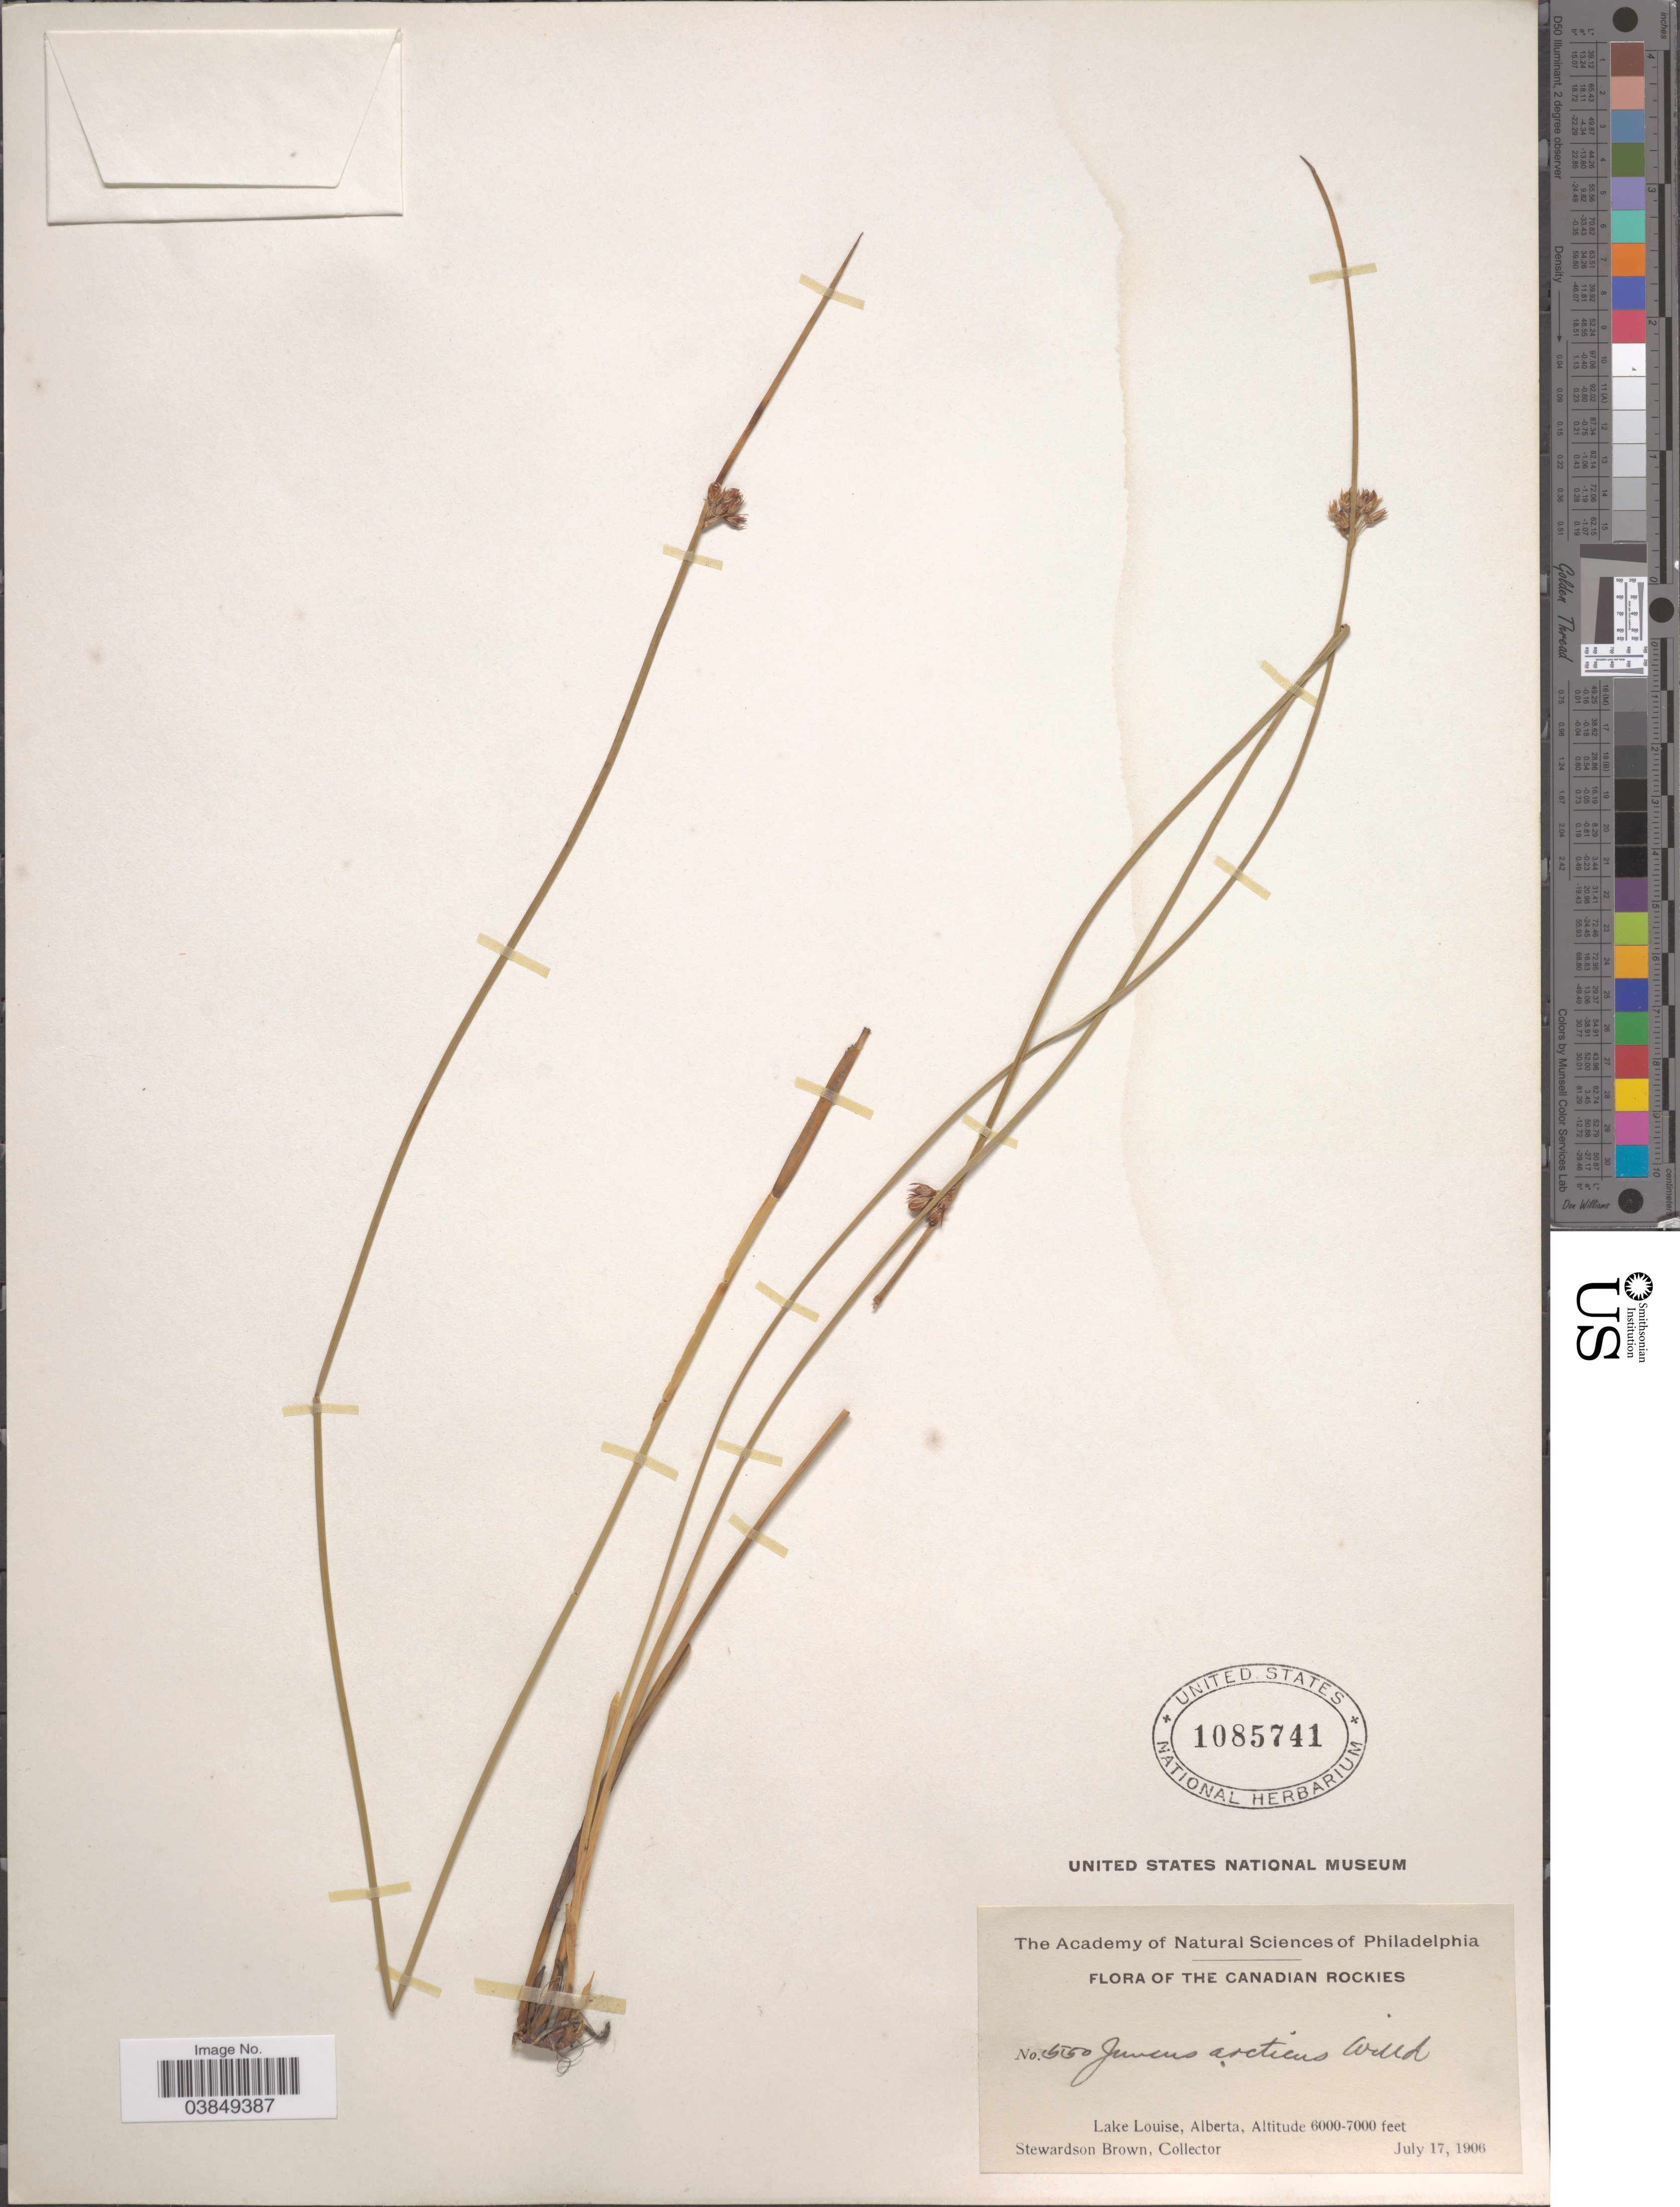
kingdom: Plantae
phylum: Tracheophyta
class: Liliopsida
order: Poales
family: Juncaceae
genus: Juncus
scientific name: Juncus arcticus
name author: Willd.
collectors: S. Brown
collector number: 550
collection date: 1906-07-17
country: Canada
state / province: Alberta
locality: Canadian Rockies. Lake Louise.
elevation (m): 1829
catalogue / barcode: US 1085741